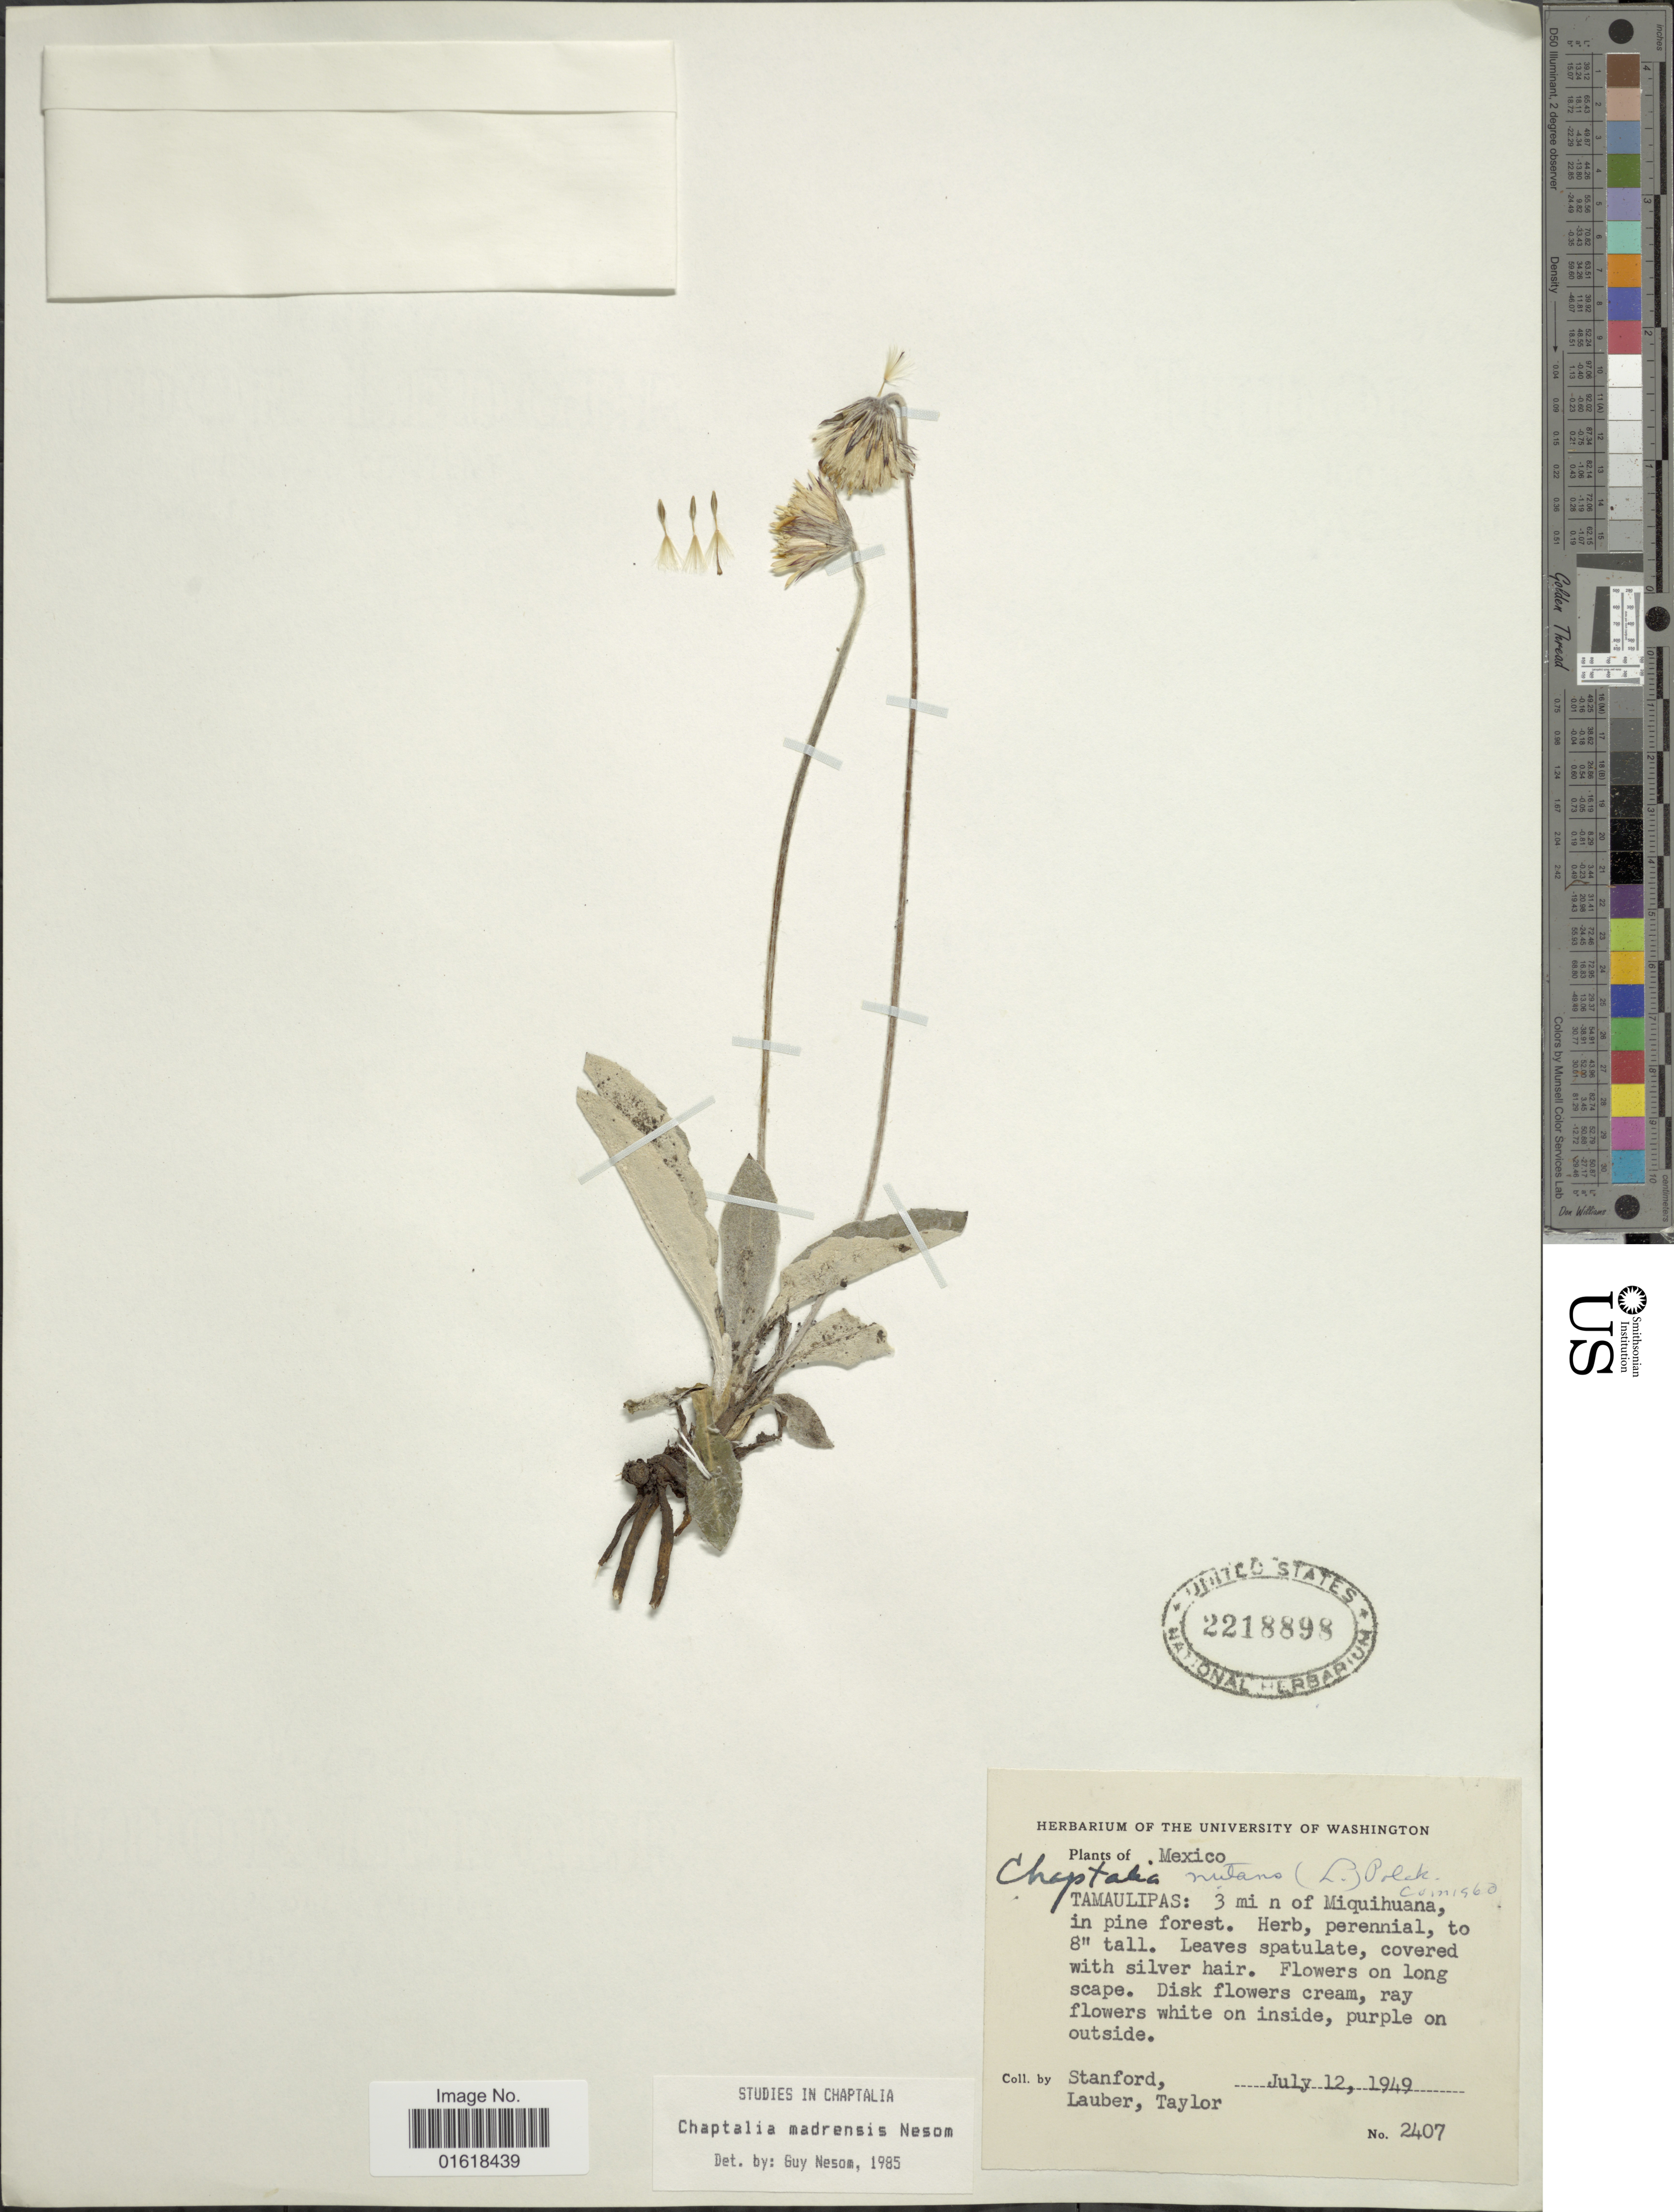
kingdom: Plantae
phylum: Tracheophyta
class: Magnoliopsida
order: Asterales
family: Asteraceae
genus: Chaptalia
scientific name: Chaptalia madrensis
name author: G.L. Nesom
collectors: -. Stanford, Lauber, -- & -- Taylor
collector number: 2407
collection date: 1949-07-12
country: Mexico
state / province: Tamaulipas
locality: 3 mi N of Miquihuana, in pine forest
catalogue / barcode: US 2218898